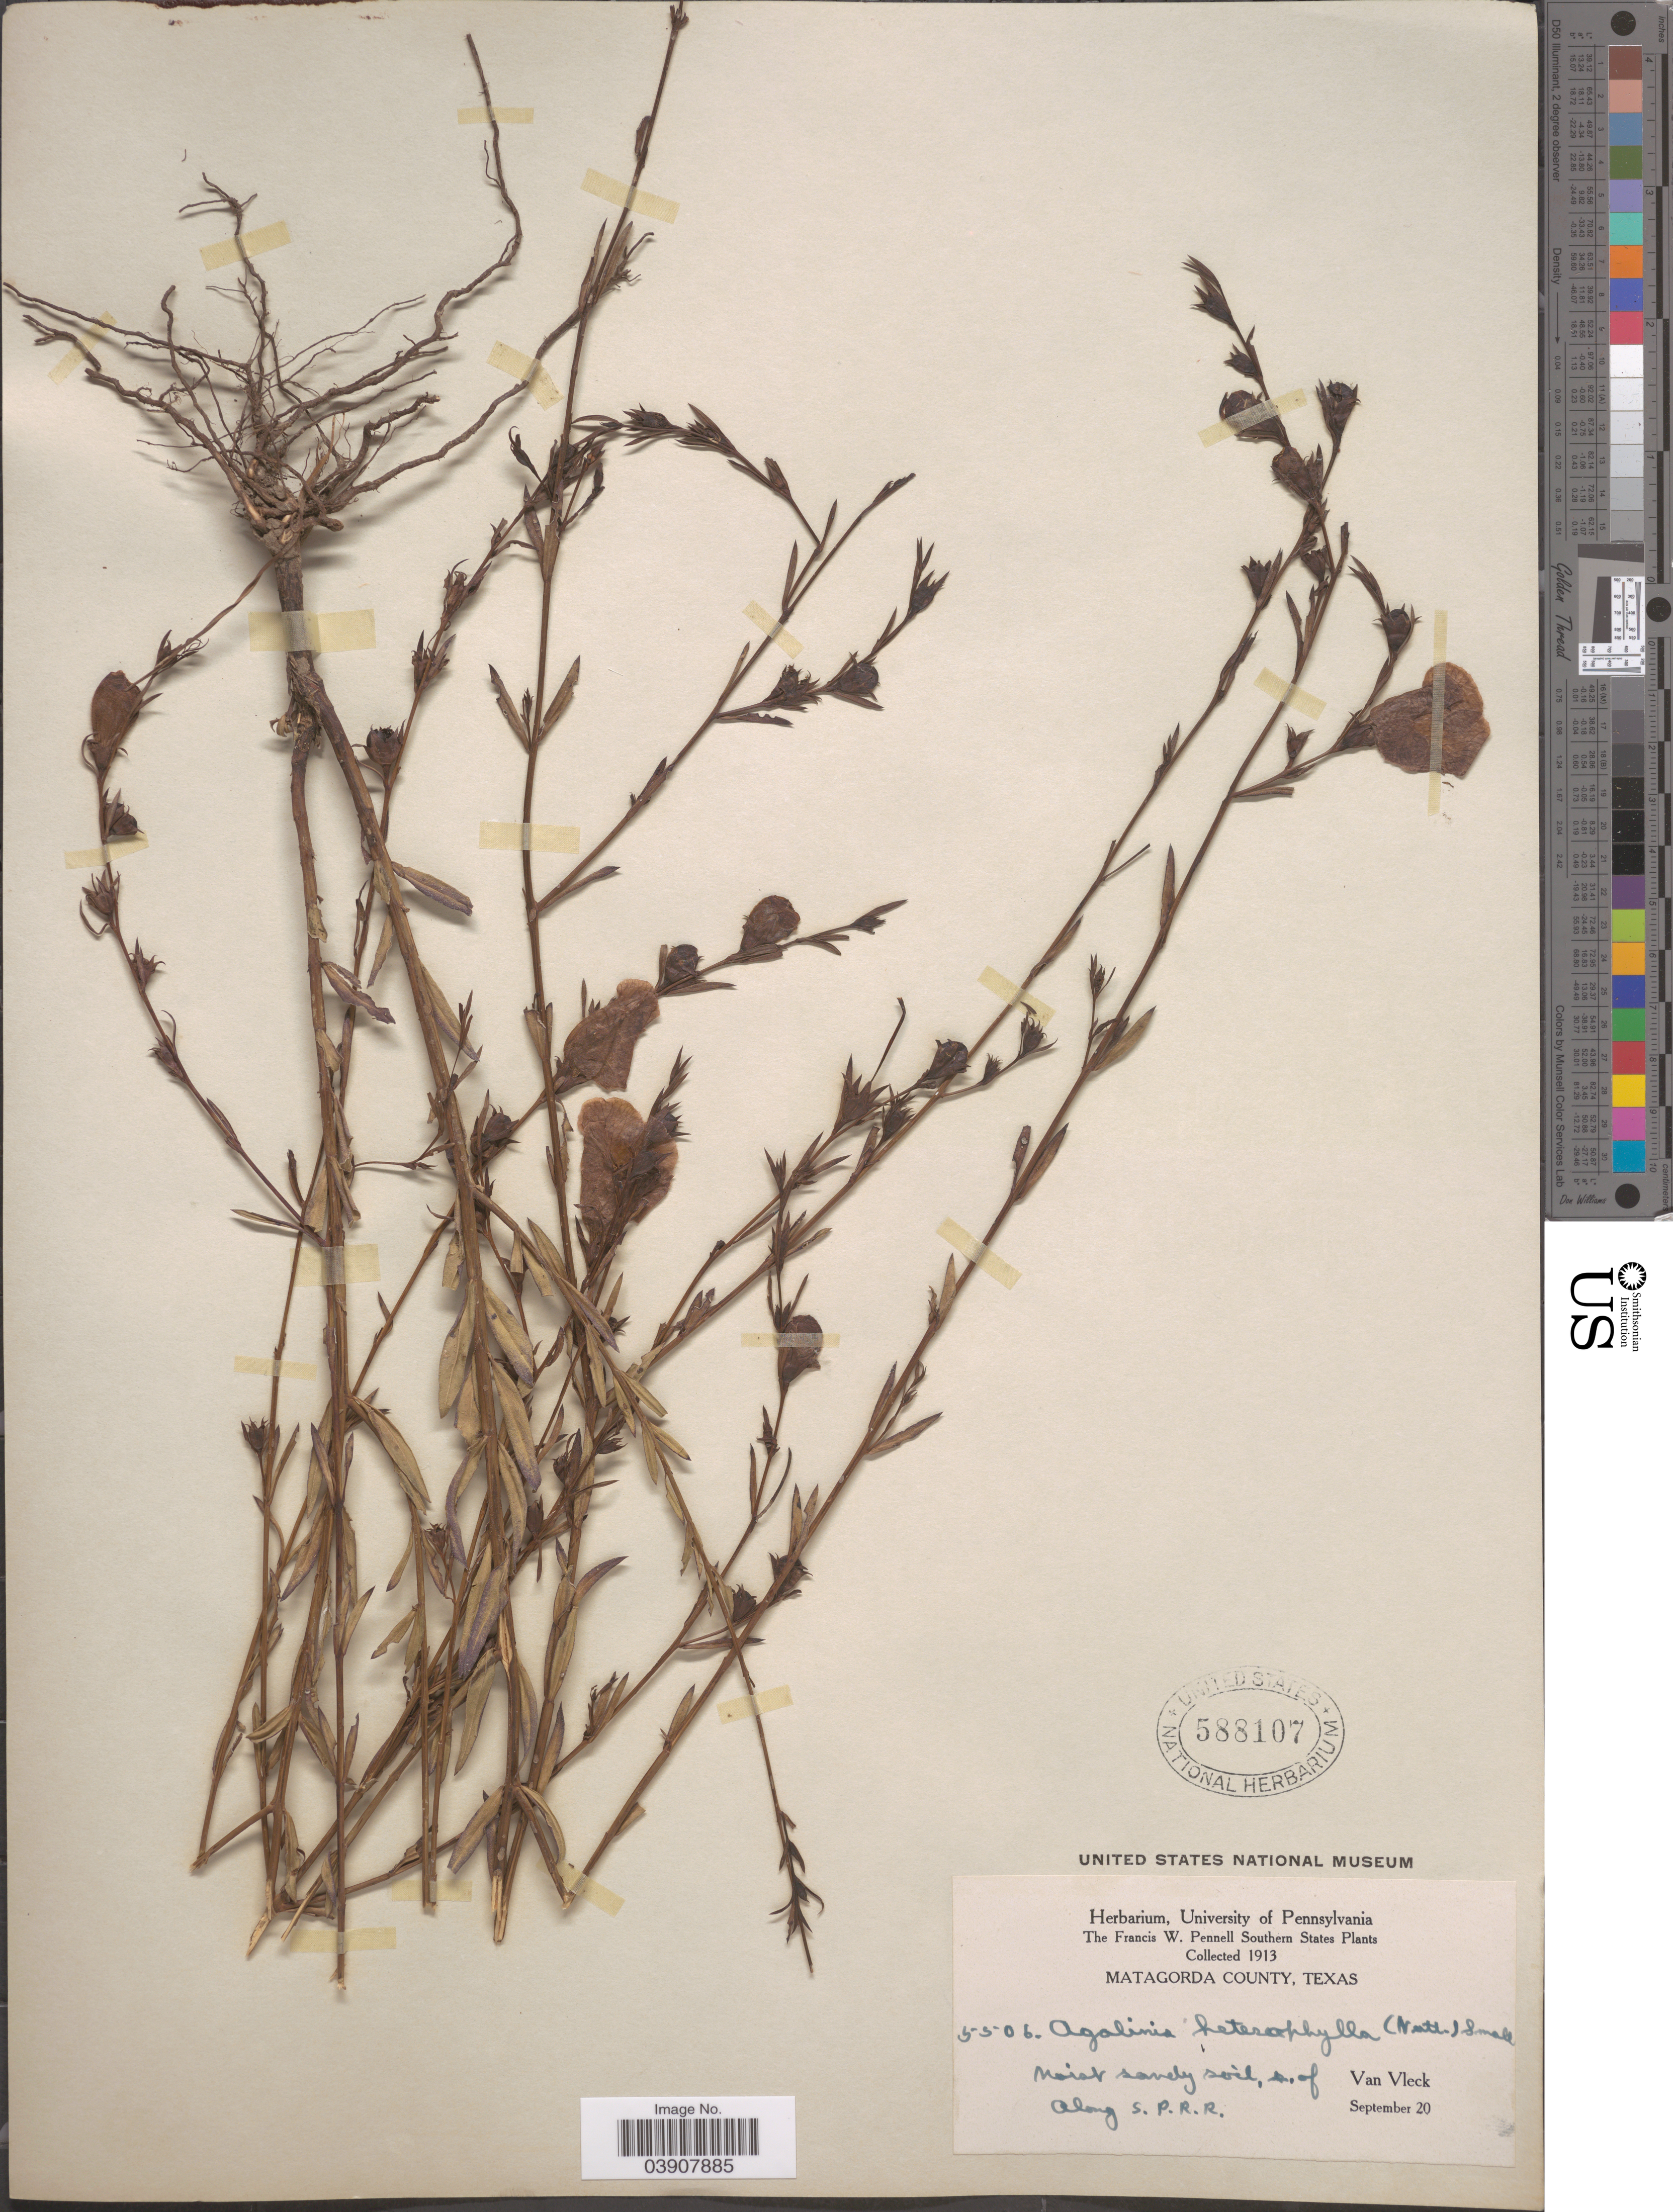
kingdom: Plantae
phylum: Tracheophyta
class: Magnoliopsida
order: Lamiales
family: Orobanchaceae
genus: Agalinis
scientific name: Agalinis heterophylla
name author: (Nutt.) Small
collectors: F. W. Pennell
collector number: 5506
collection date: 1913-09-20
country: United States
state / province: Texas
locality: Southern States. Matagorda County. S. of Van Vleck. Along S.P.R.R.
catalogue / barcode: US 588107